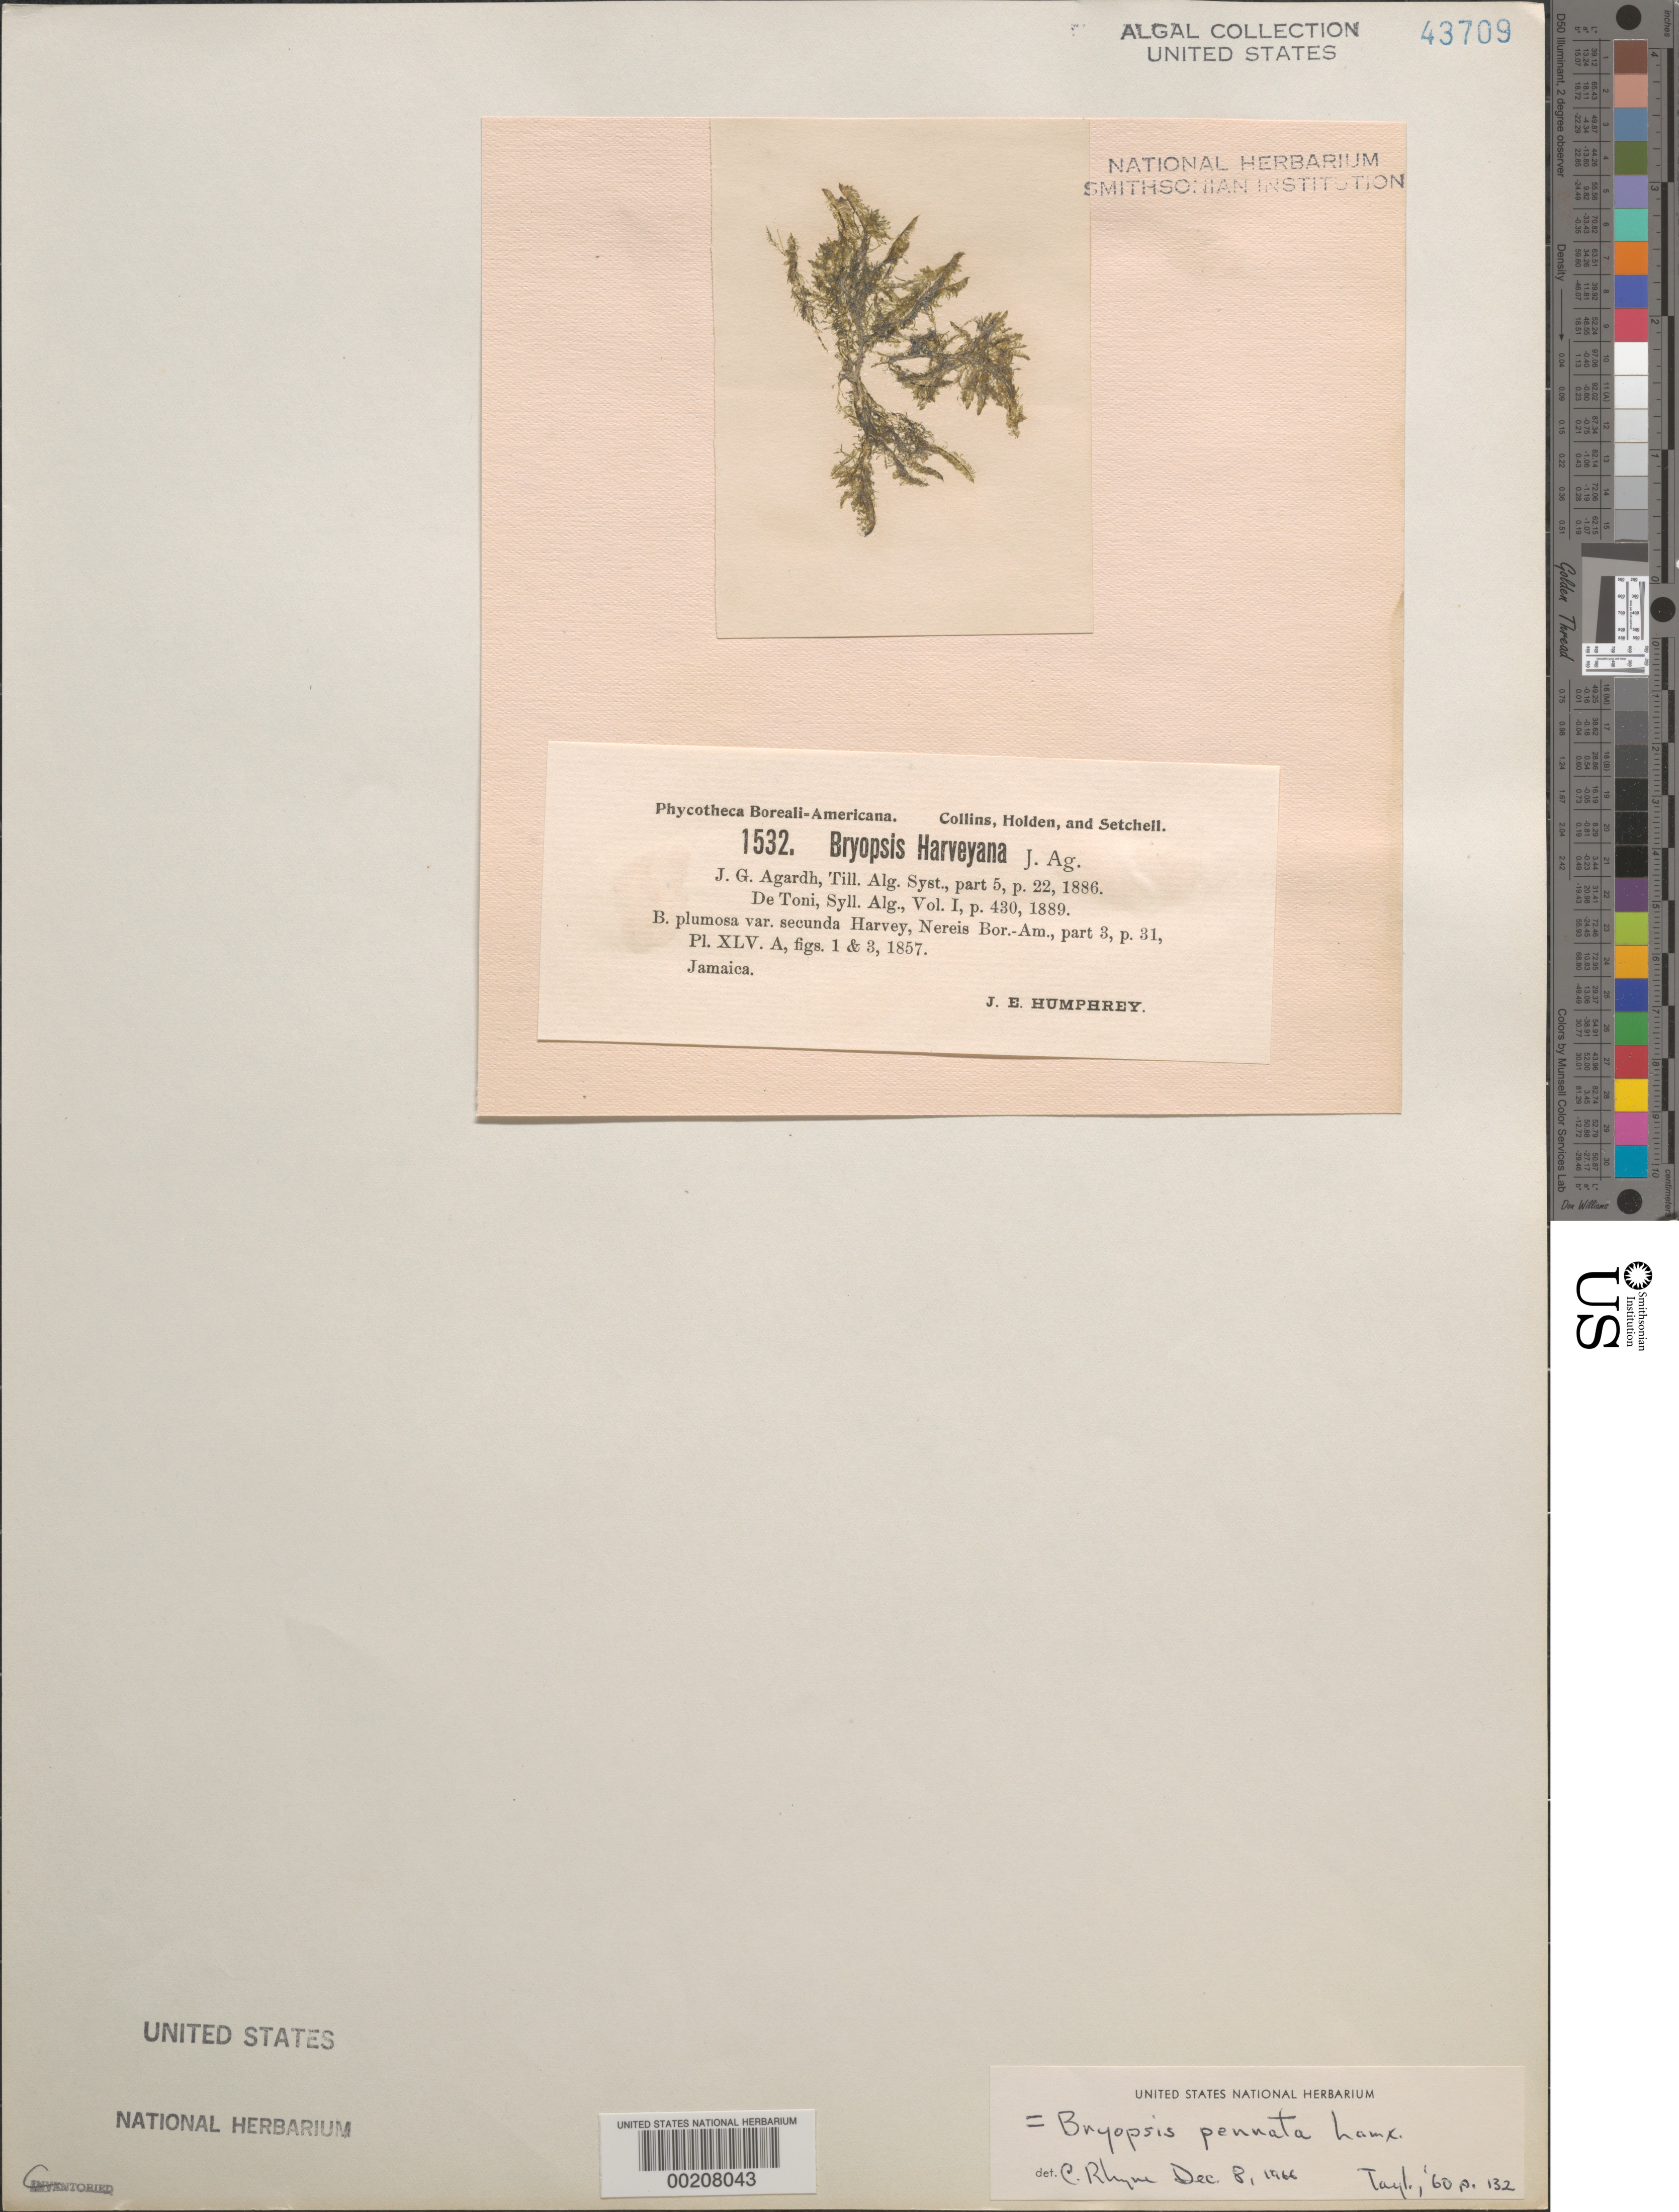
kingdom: Plantae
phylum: Chlorophyta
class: Ulvophyceae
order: Bryopsidales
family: Bryopsidaceae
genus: Bryopsis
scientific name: Bryopsis pennata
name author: J.V.Lamouroux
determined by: Rhyne, C. F.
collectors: J. Humphrey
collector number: PB-A 1532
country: Jamaica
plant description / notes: Collins, Holden & Setchell, Phycotheca Boreali-Americana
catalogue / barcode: US 43709